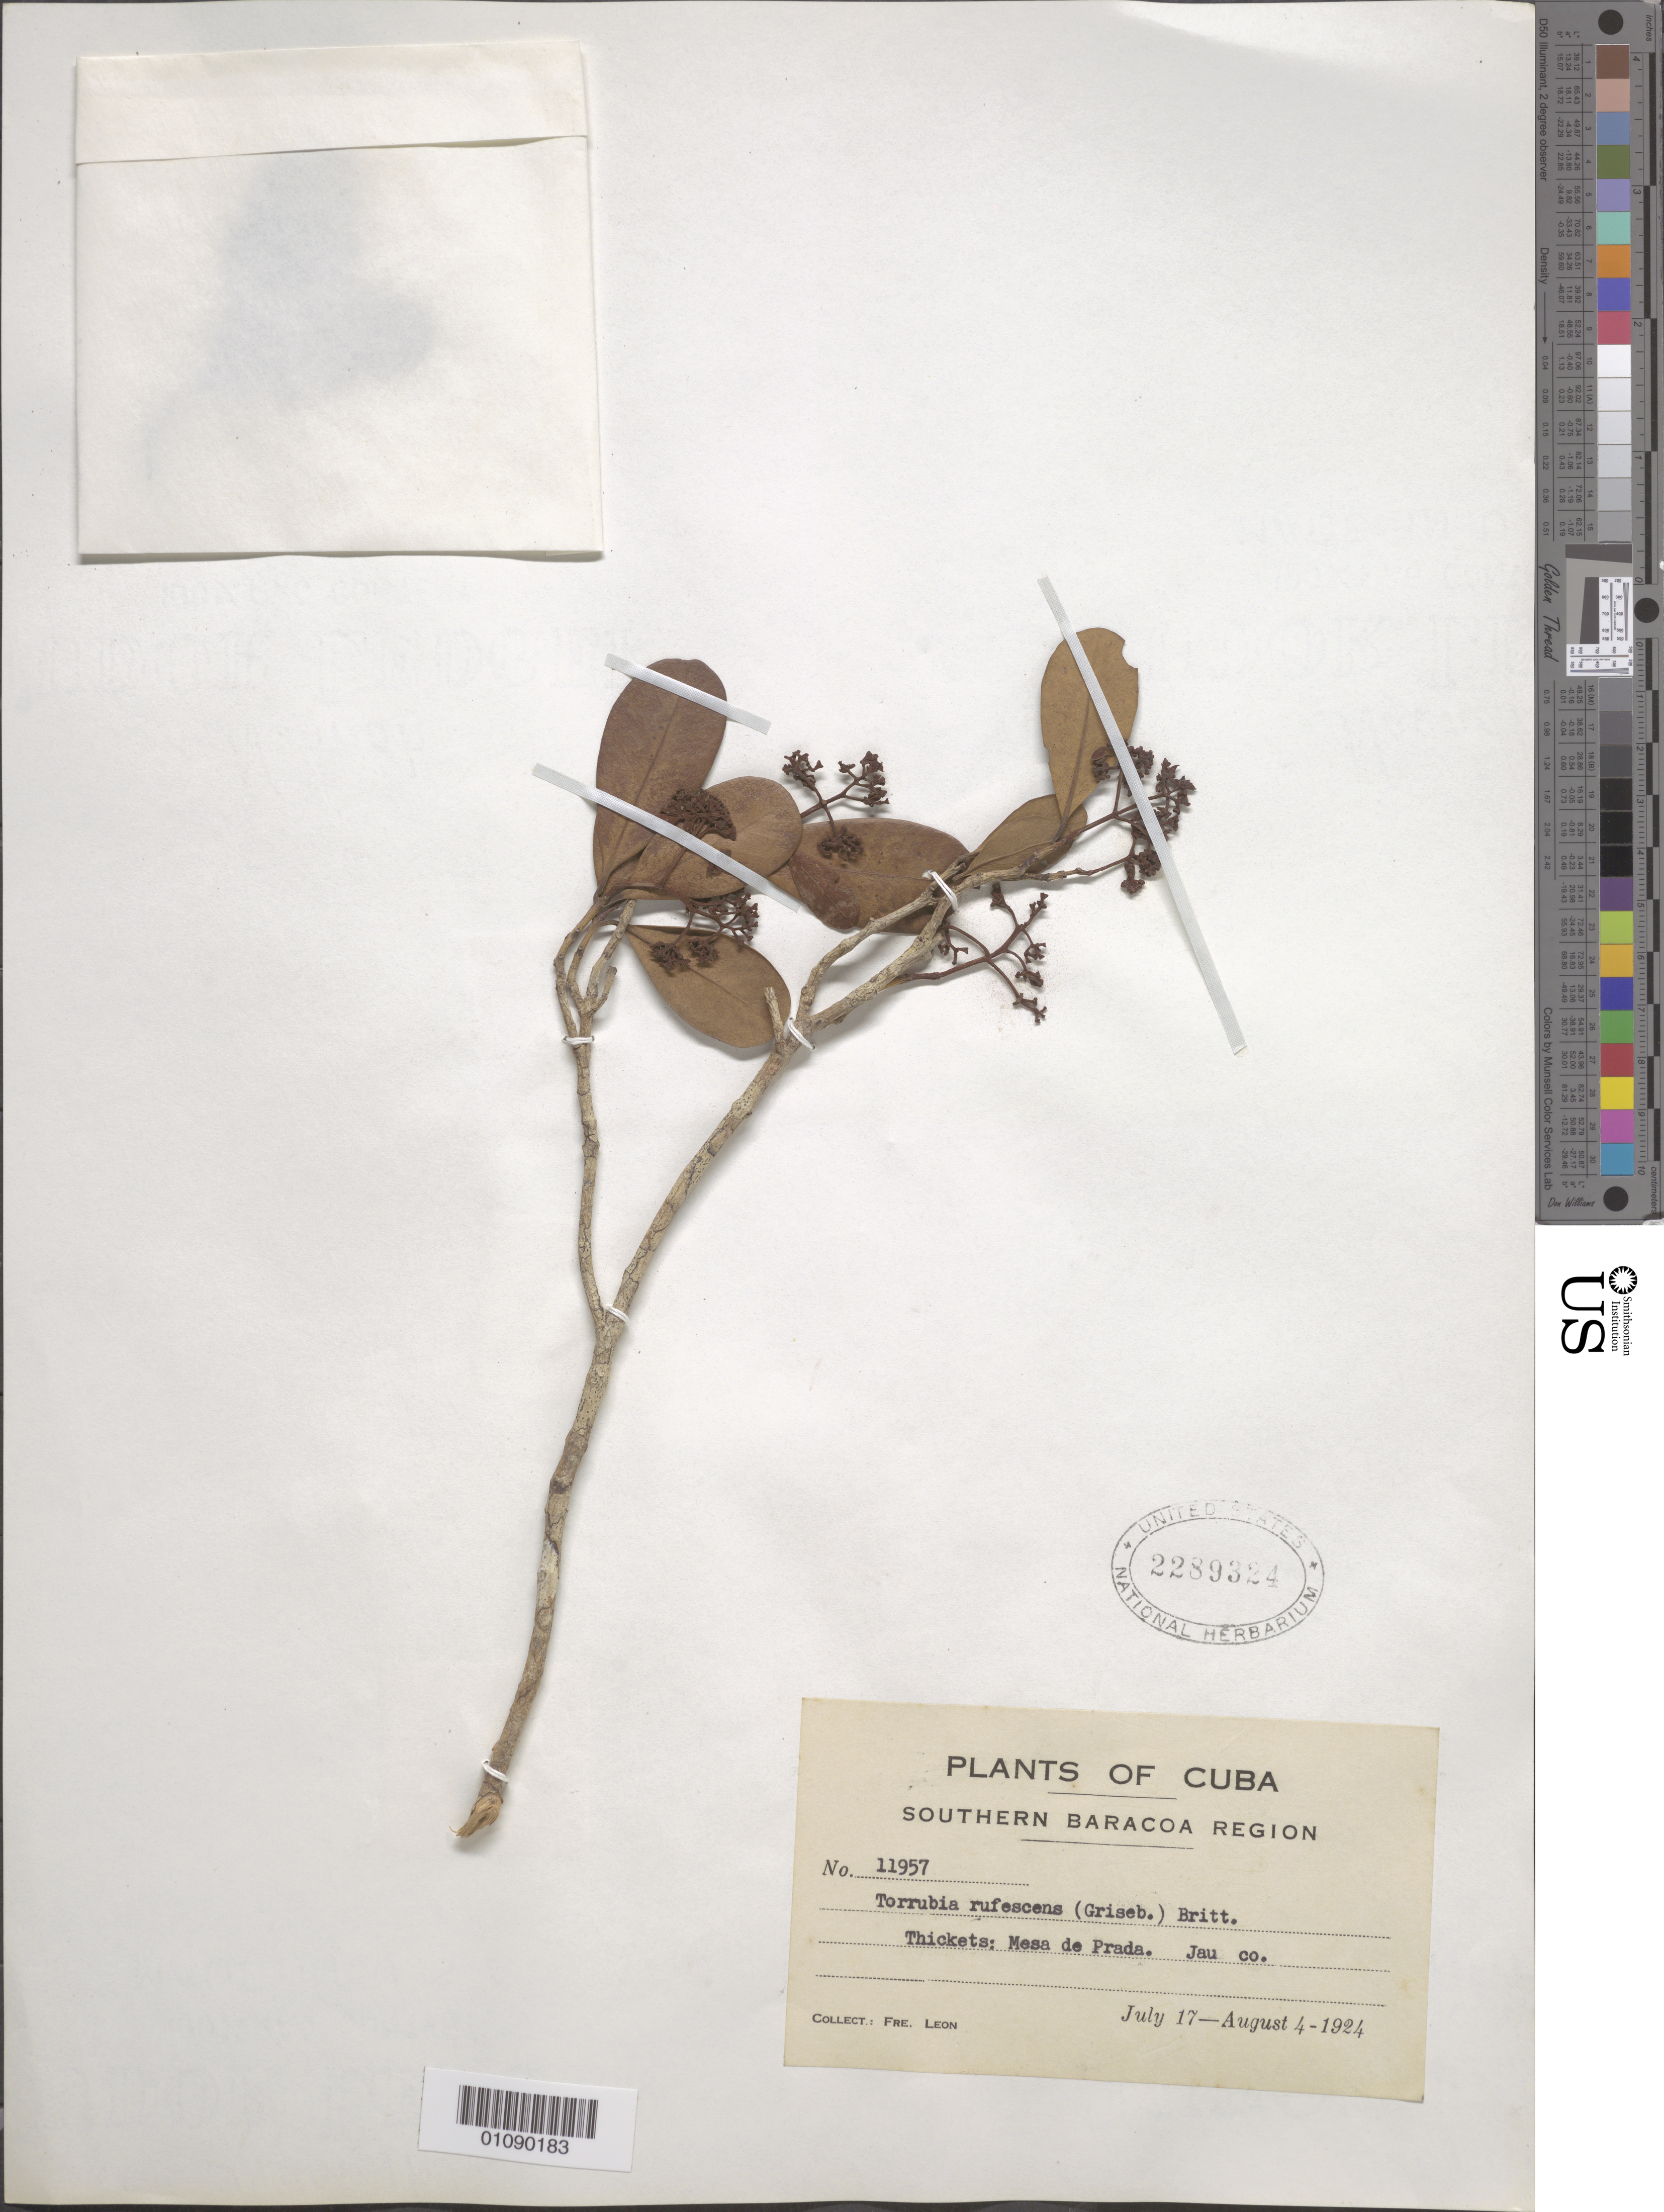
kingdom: Plantae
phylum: Tracheophyta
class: Magnoliopsida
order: Caryophyllales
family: Nyctaginaceae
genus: Guapira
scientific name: Guapira rufescens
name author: (Griseb.) Lundell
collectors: Bro. León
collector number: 11957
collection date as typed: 17 Jul 1924 to 04 Aug 1924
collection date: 1924-07-17/1924-08-04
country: Cuba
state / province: Guantánamo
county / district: Baracoa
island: Cuba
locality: Southern Baracoa Region Mesa de Prada Jau co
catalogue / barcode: US 2289324